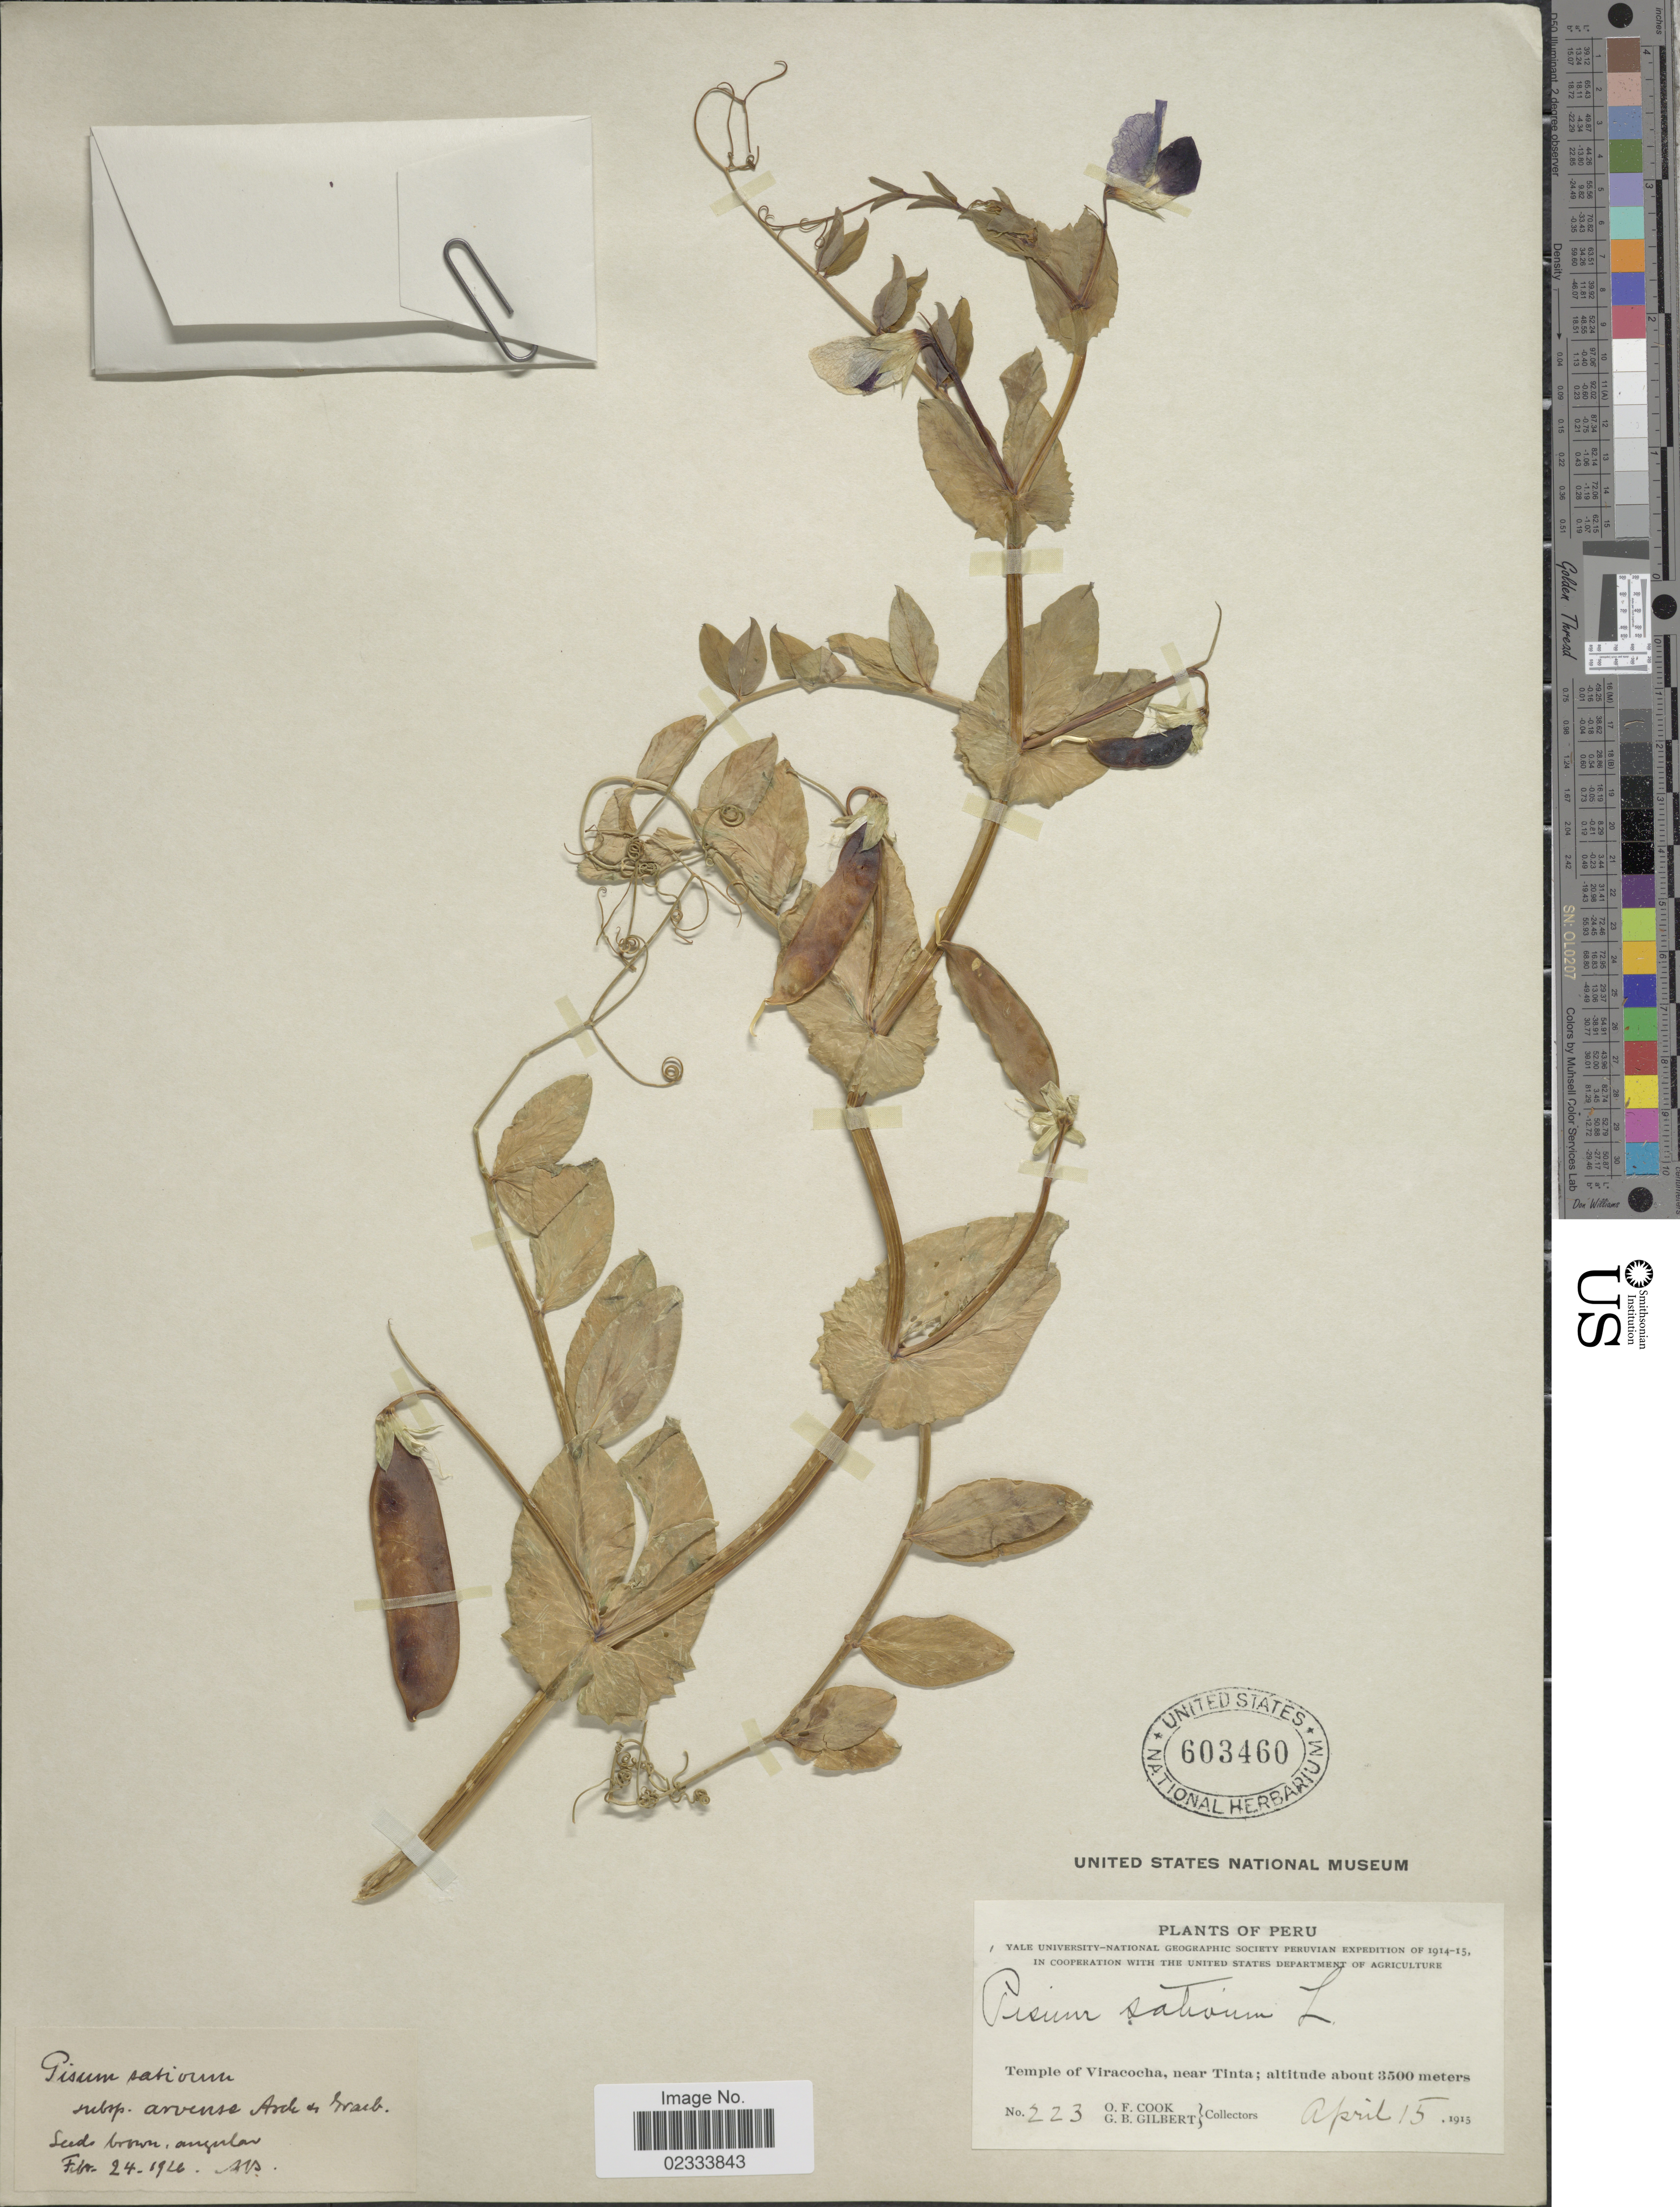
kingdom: Plantae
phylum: Tracheophyta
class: Magnoliopsida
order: Fabales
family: Fabaceae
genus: Pisum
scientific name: Pisum sativum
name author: L.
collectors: O. F. Cook & G. B. Gilbert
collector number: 223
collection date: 1915-04-15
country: Peru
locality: Temple of Viracocha, near Tinta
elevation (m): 3500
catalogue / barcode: US 603460